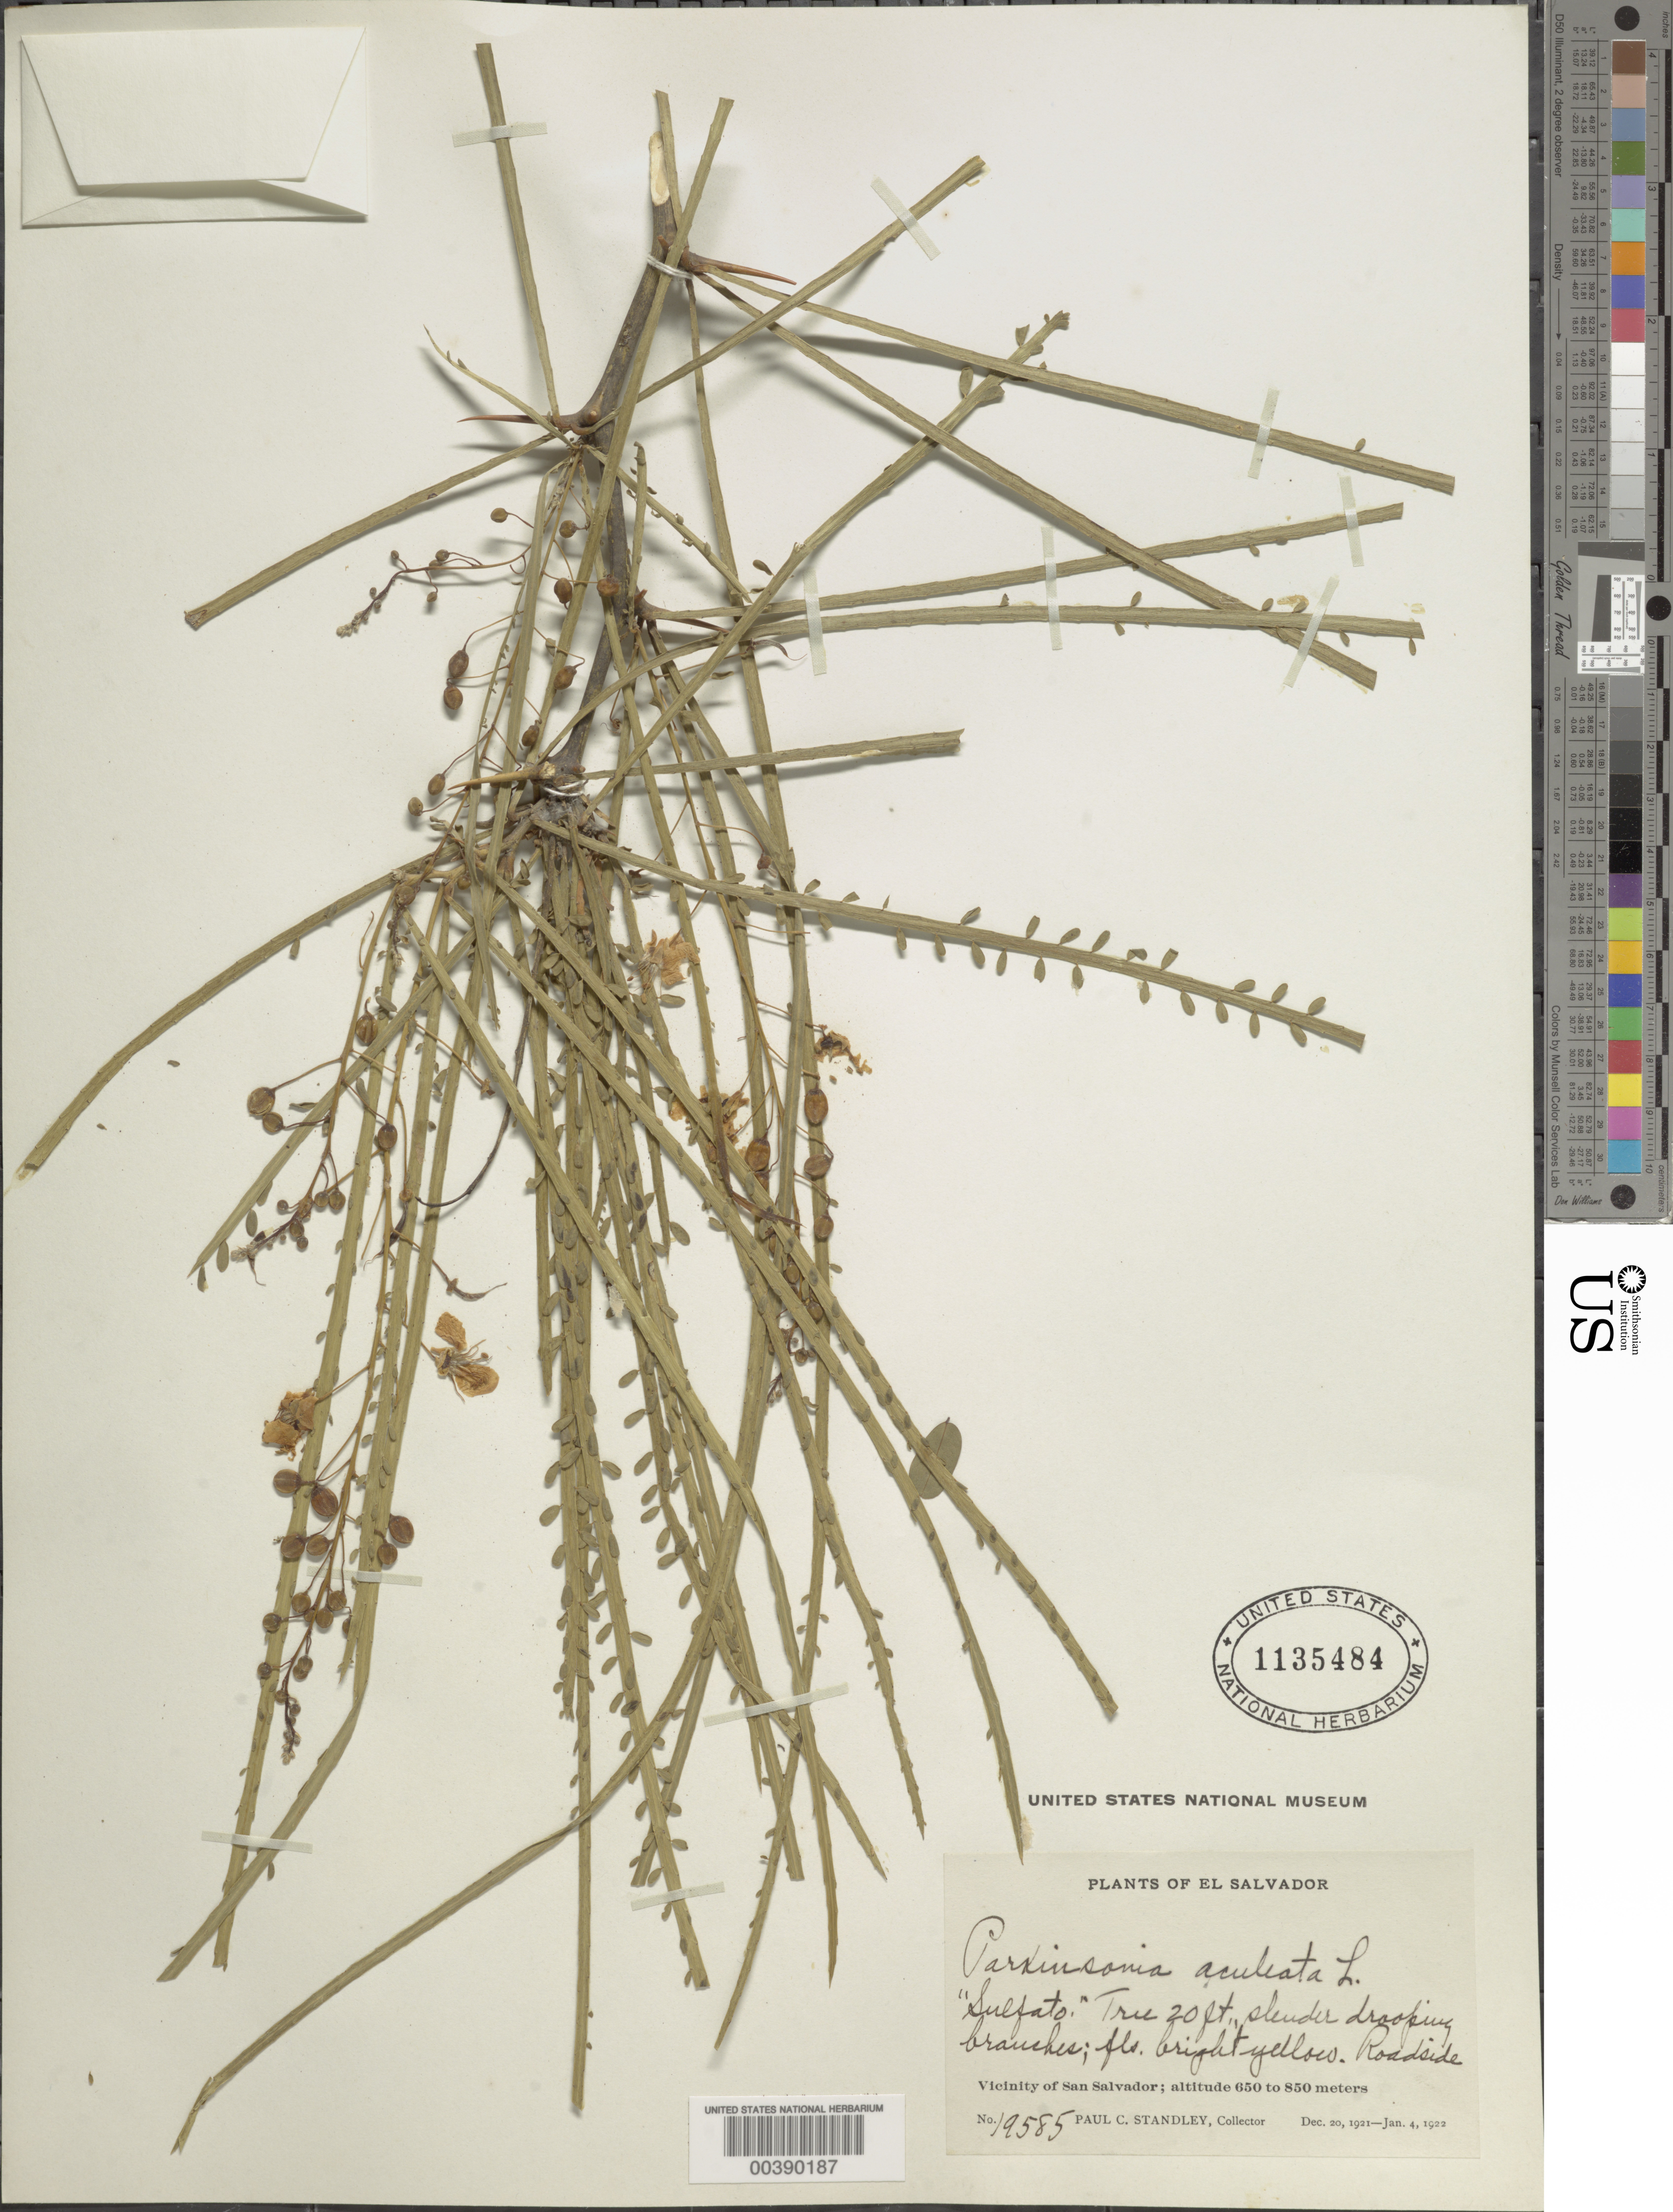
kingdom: Plantae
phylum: Tracheophyta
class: Magnoliopsida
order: Fabales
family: Fabaceae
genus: Parkinsonia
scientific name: Parkinsonia aculeata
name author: L.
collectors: P. C. Standley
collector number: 19585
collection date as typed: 20 Dec 1921 to 04 Jan 1922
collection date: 1921-12-20/1922-01-04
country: El Salvador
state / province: San Salvador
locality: Vicinity of san salvador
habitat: Roadside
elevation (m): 650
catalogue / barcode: US 1135484